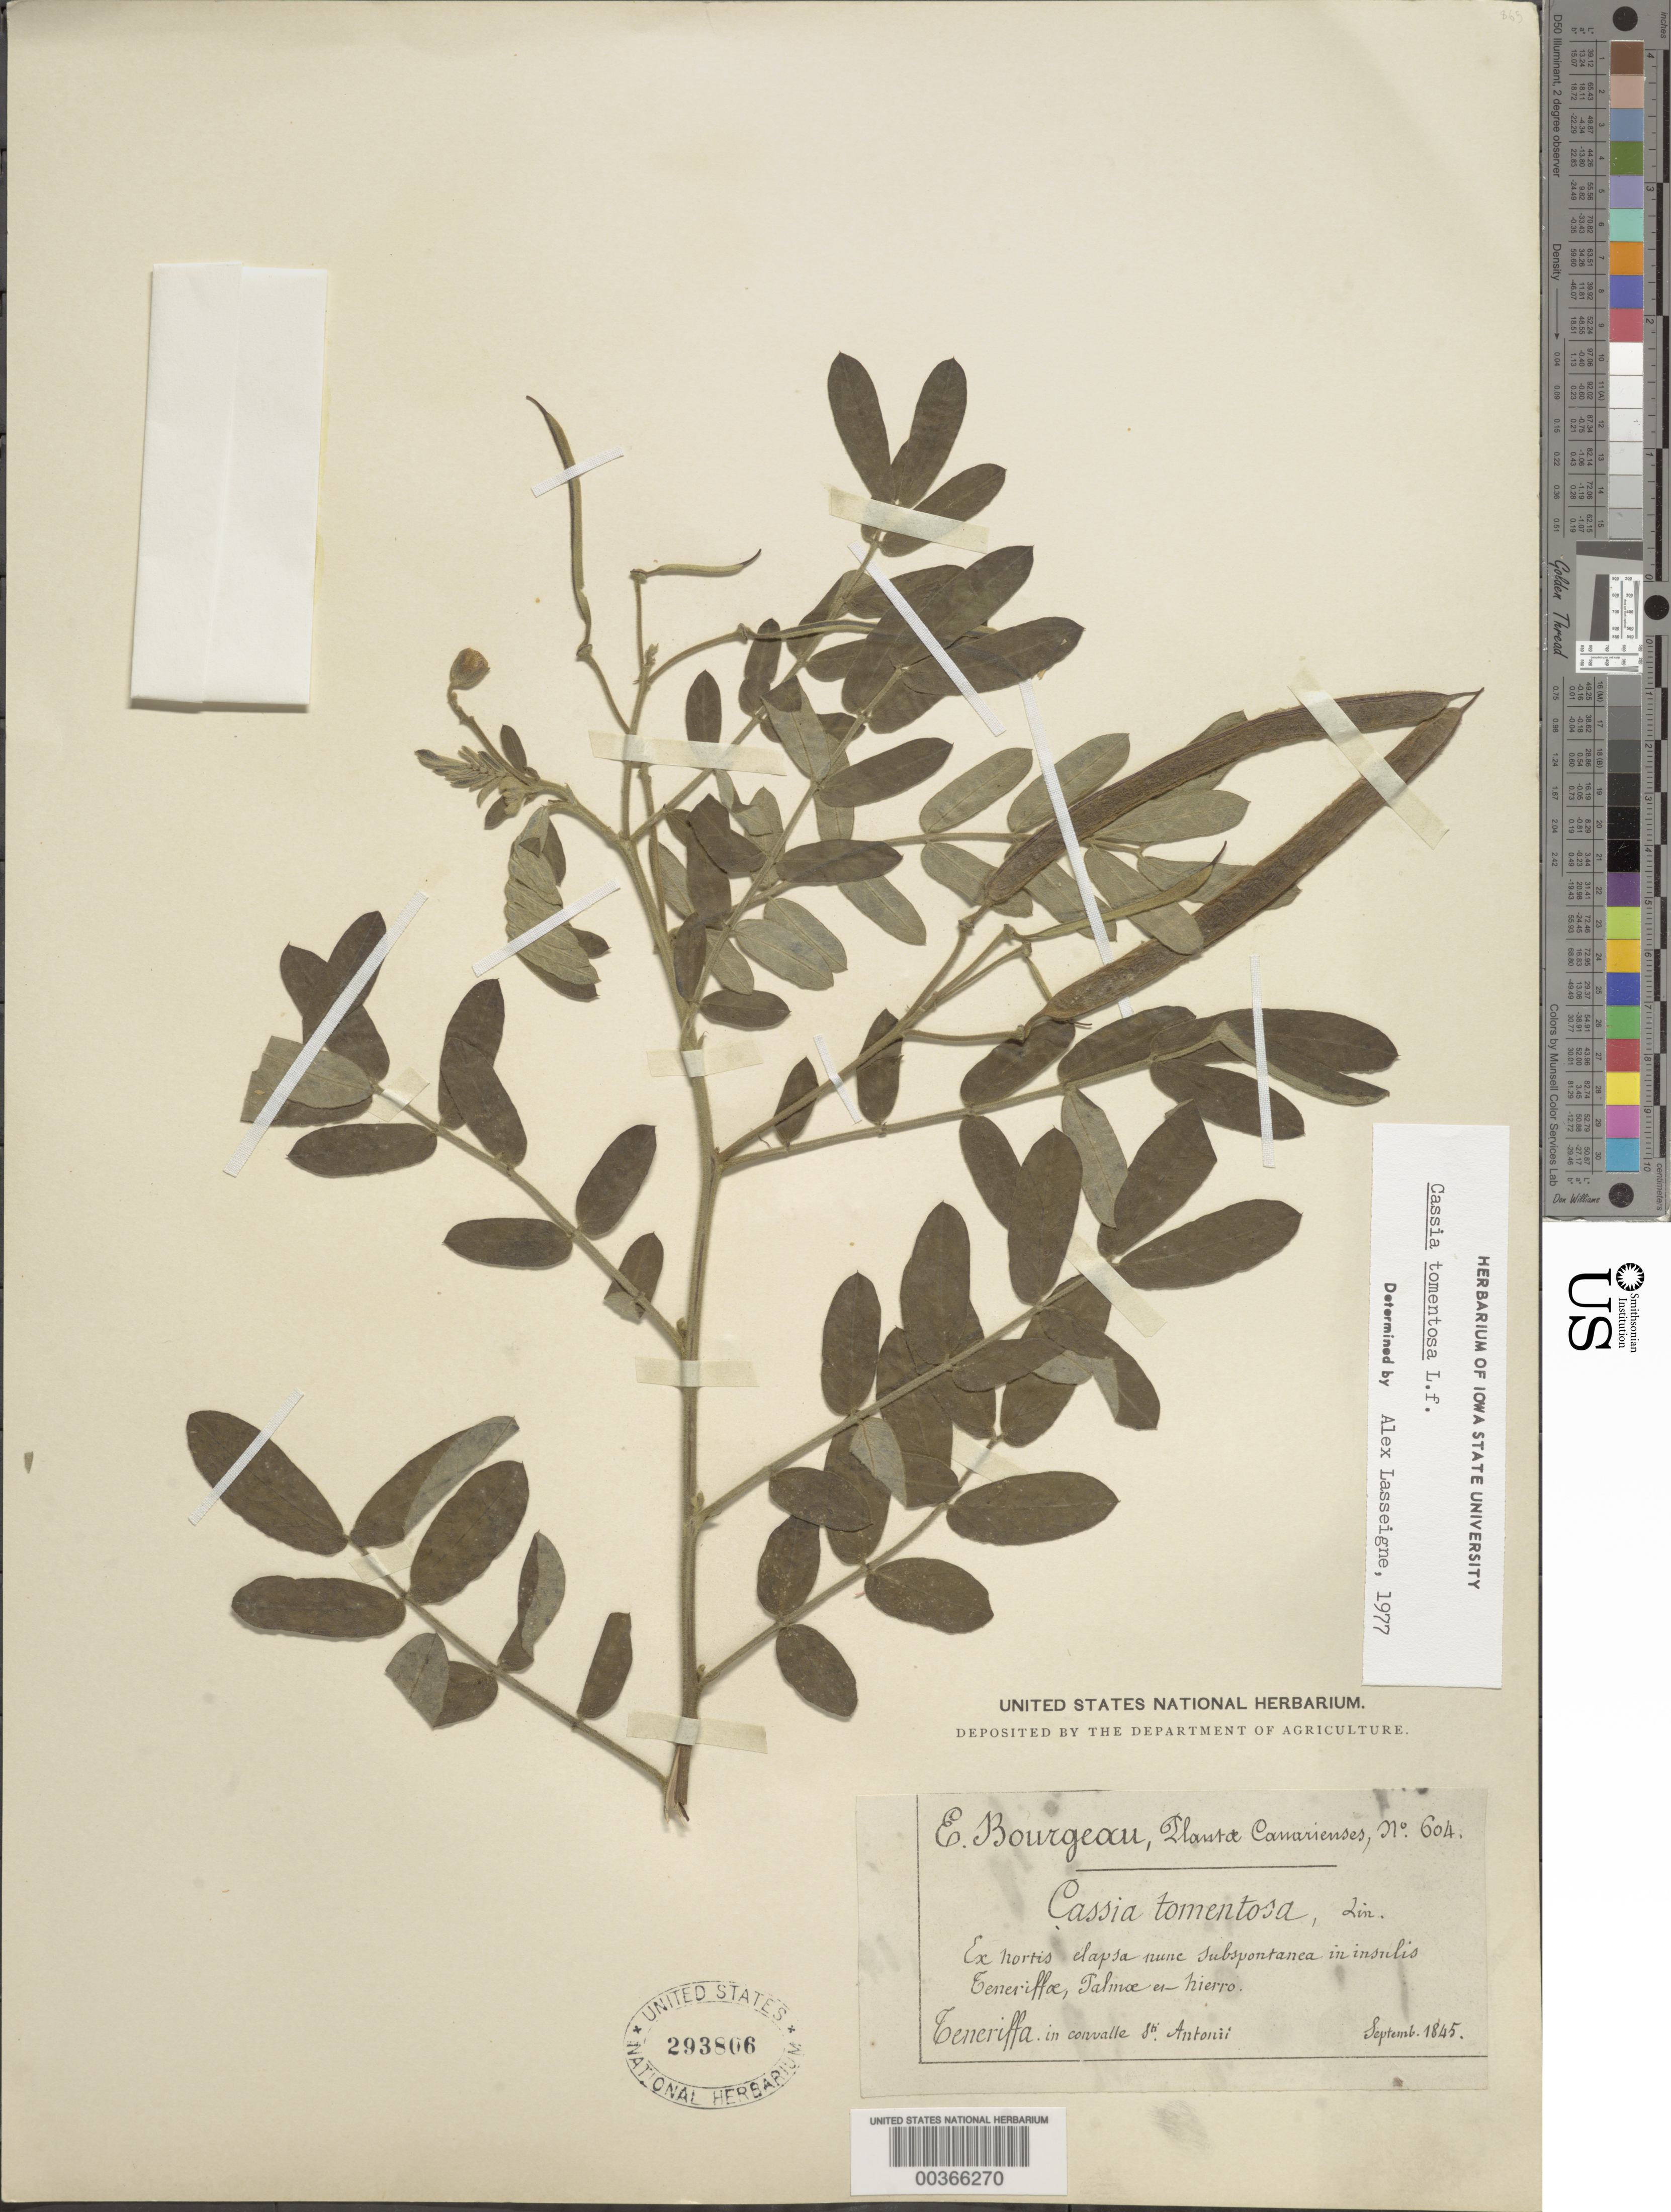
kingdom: Plantae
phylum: Tracheophyta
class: Magnoliopsida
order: Fabales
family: Fabaceae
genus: Senna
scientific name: Senna tomentosa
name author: Batka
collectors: E. Bourgeau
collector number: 604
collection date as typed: Sep 1845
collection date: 1845-09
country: Spain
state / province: Canarias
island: Canary Is.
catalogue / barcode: US 293806